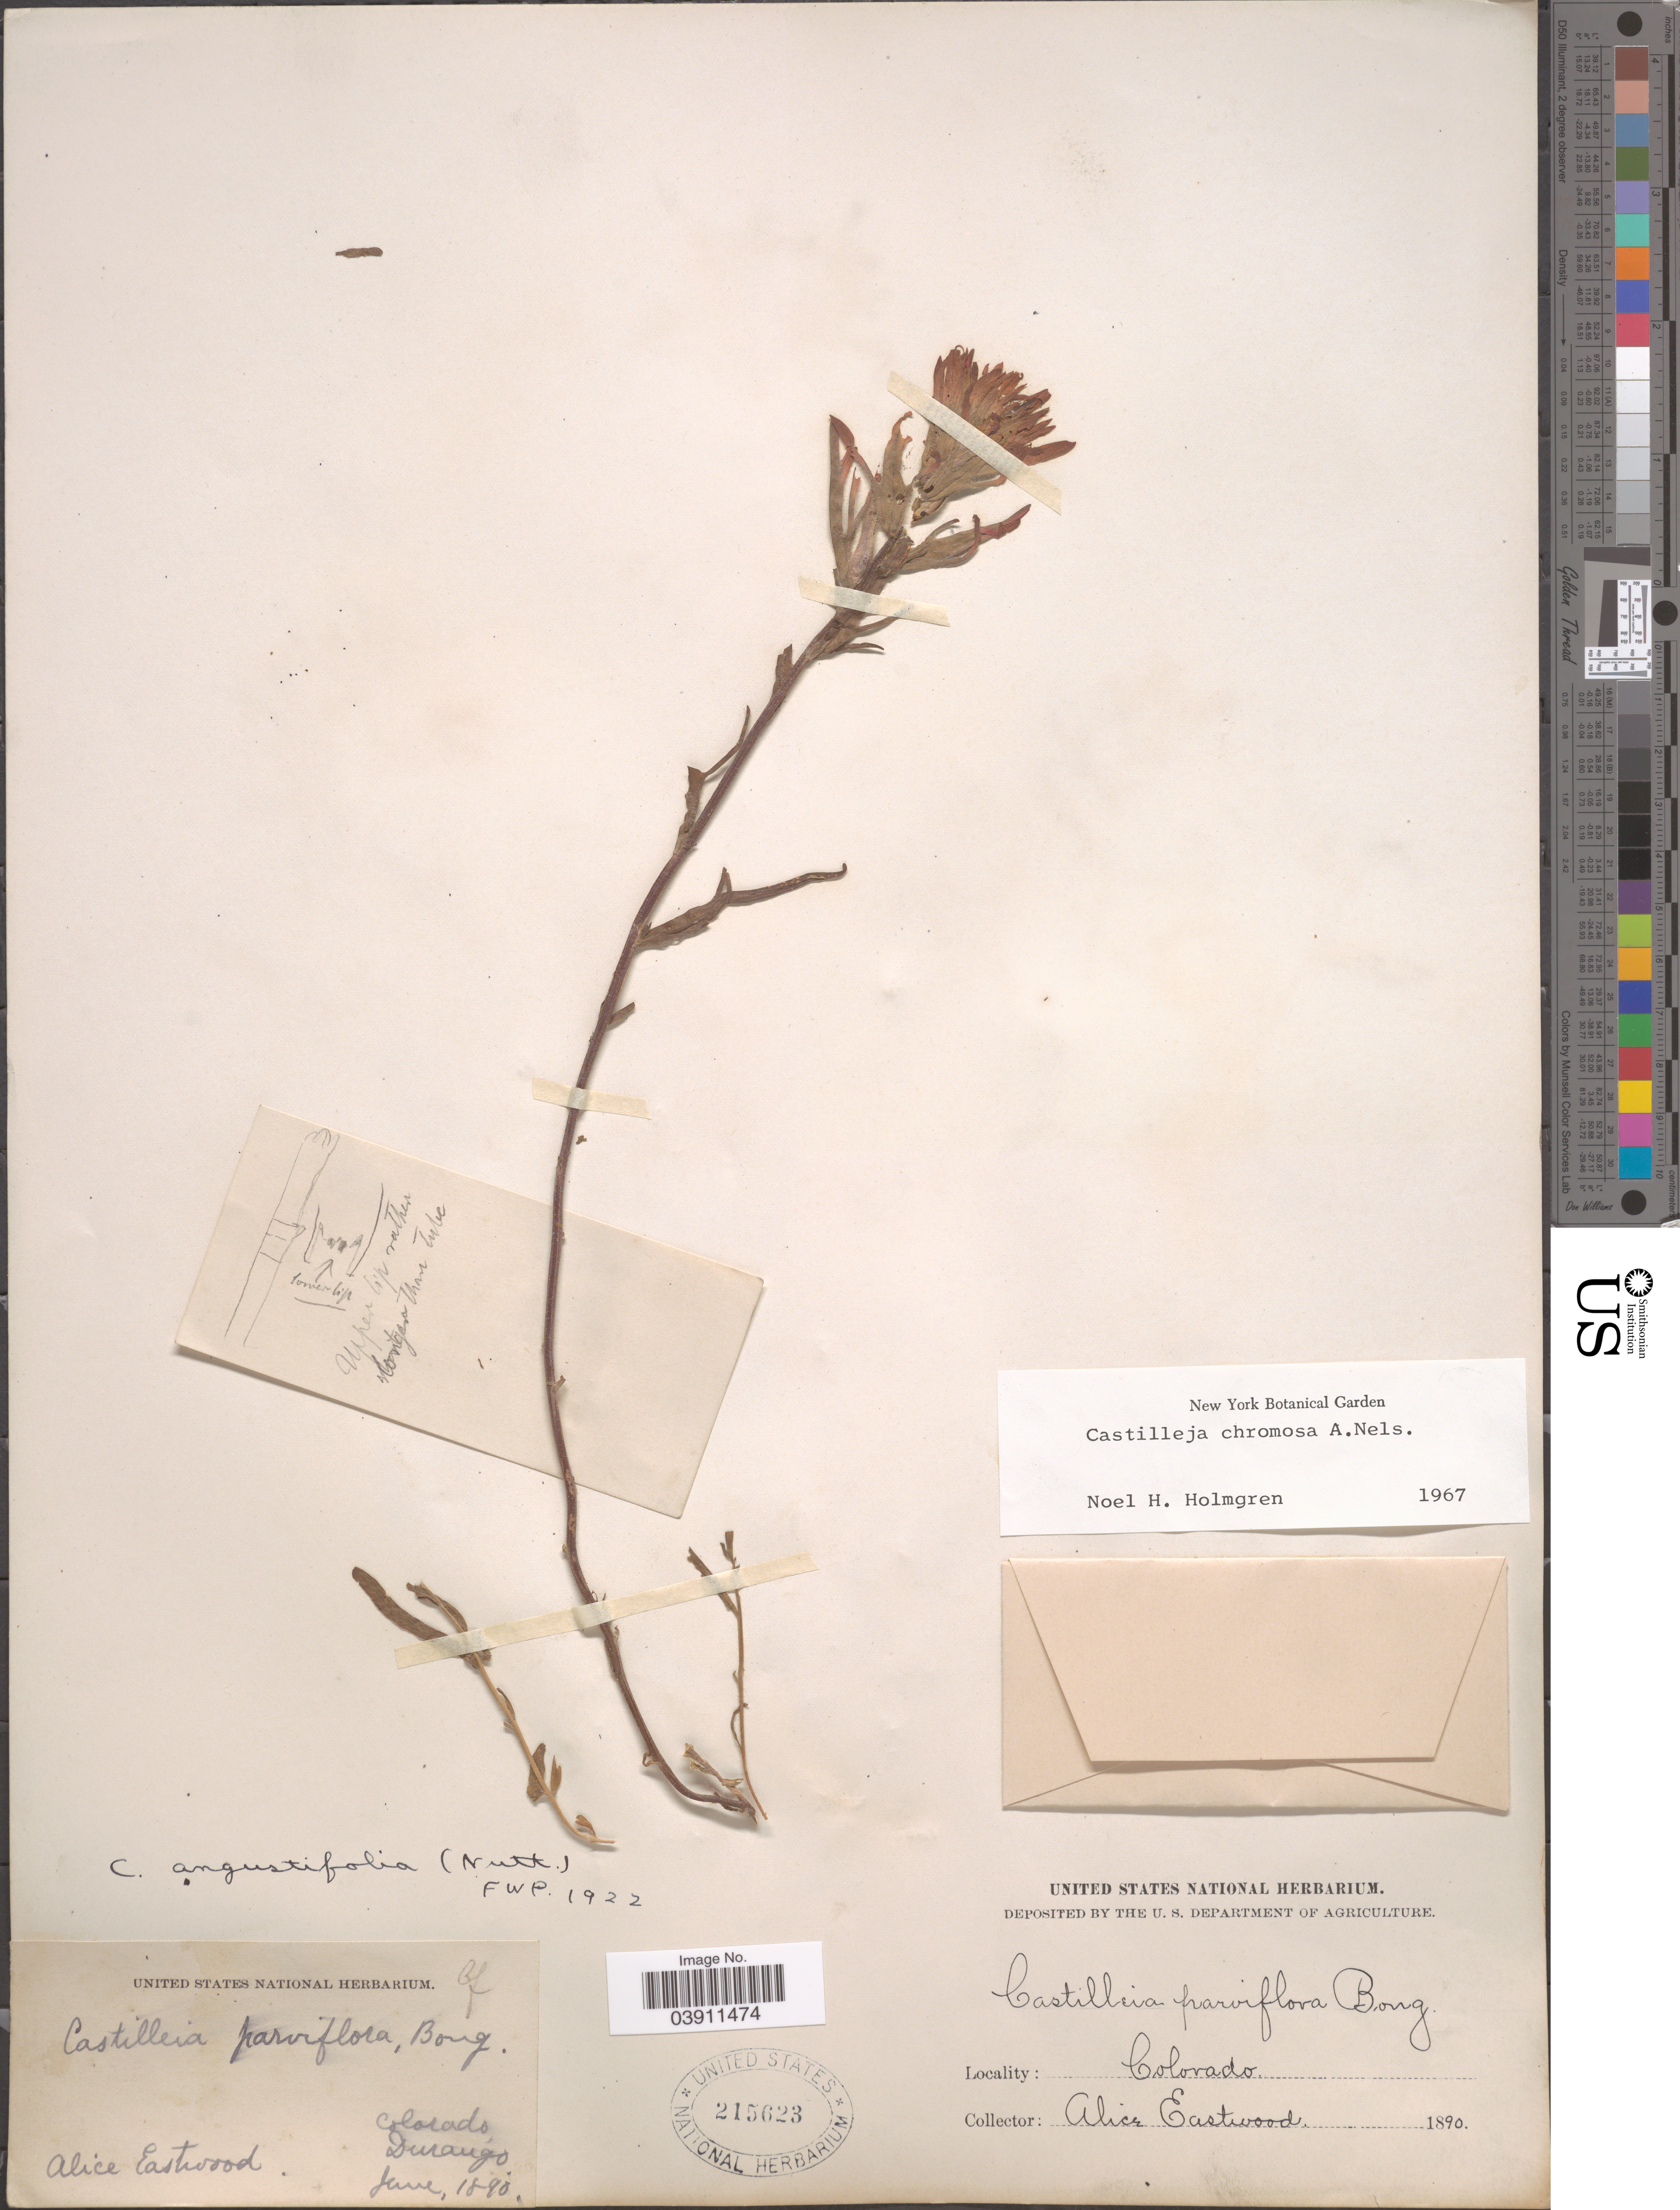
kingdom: Plantae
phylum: Tracheophyta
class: Magnoliopsida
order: Lamiales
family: Orobanchaceae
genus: Castilleja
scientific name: Castilleja chromosa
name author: A. Nelson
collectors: A. Eastwood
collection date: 1890-06-18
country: United States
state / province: Colorado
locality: Durango.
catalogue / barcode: US 215623